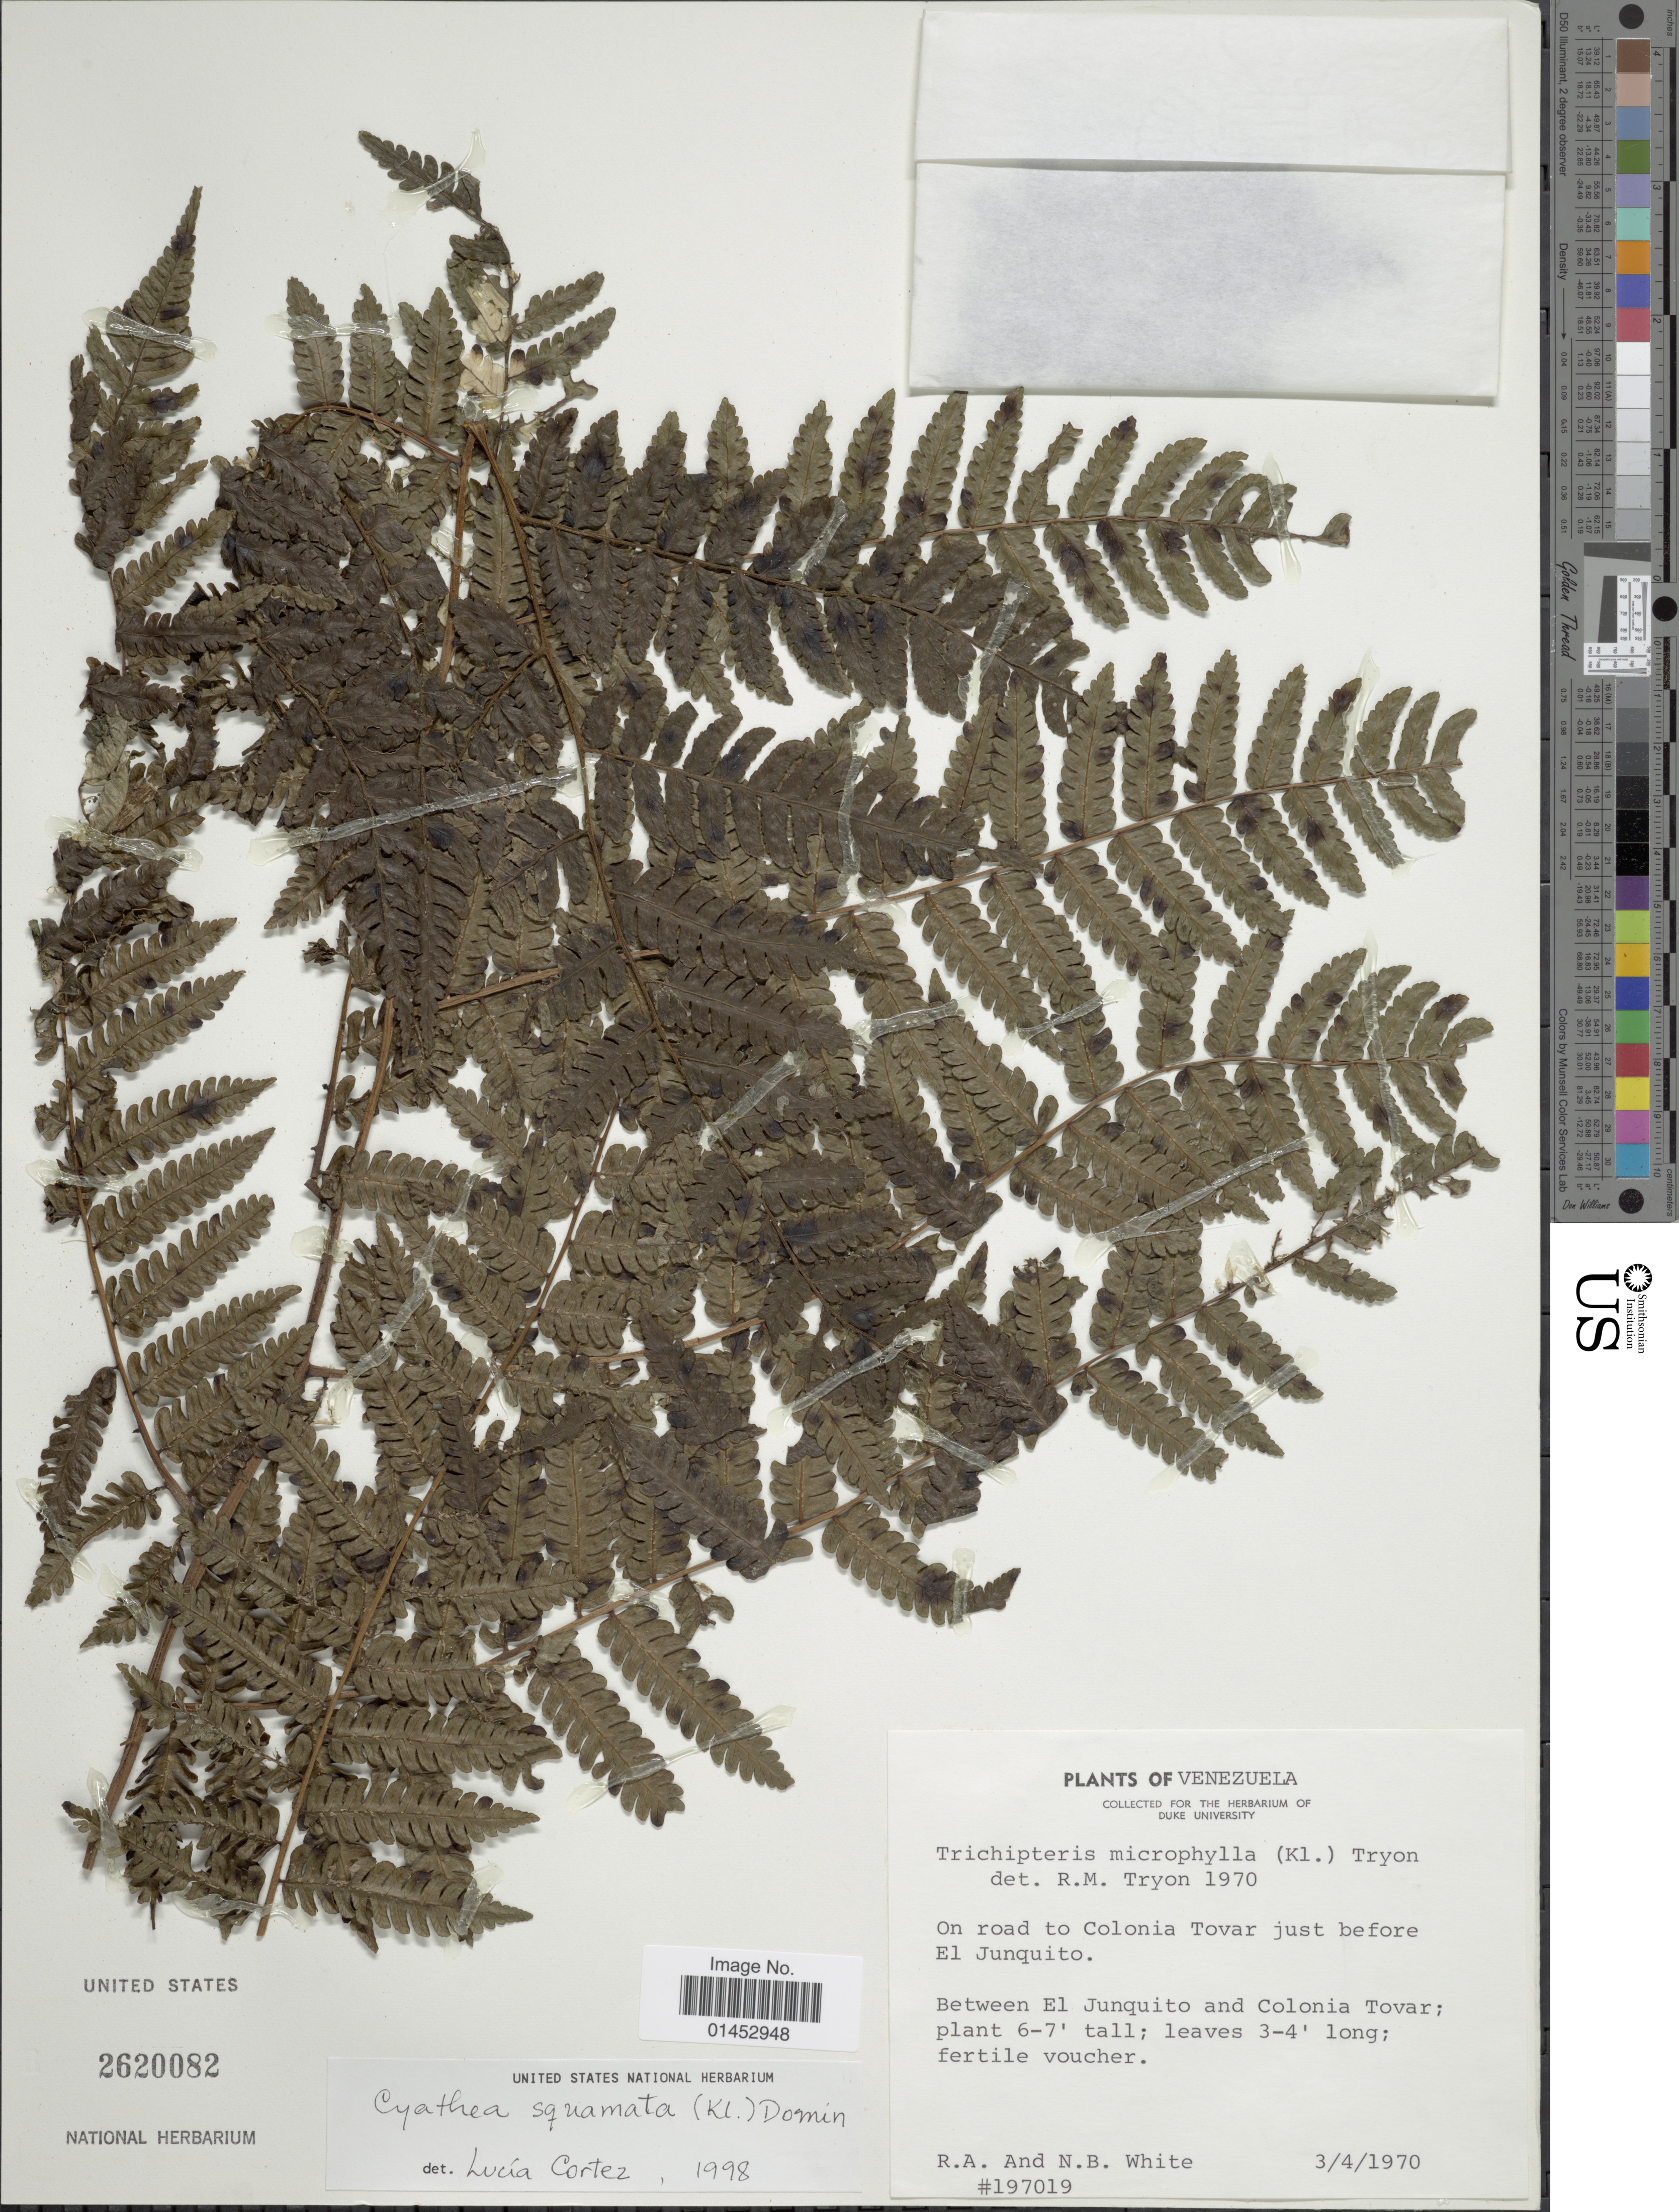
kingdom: Plantae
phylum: Tracheophyta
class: Polypodiopsida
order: Cyatheales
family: Cyatheaceae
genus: Cyathea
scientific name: Cyathea squamata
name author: (Klotzsch) Domin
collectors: R. A. White & R. B. White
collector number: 197019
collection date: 1970-04-03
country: Venezuela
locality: On road to Colonia Tovar just before El Junquito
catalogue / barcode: US 2620082